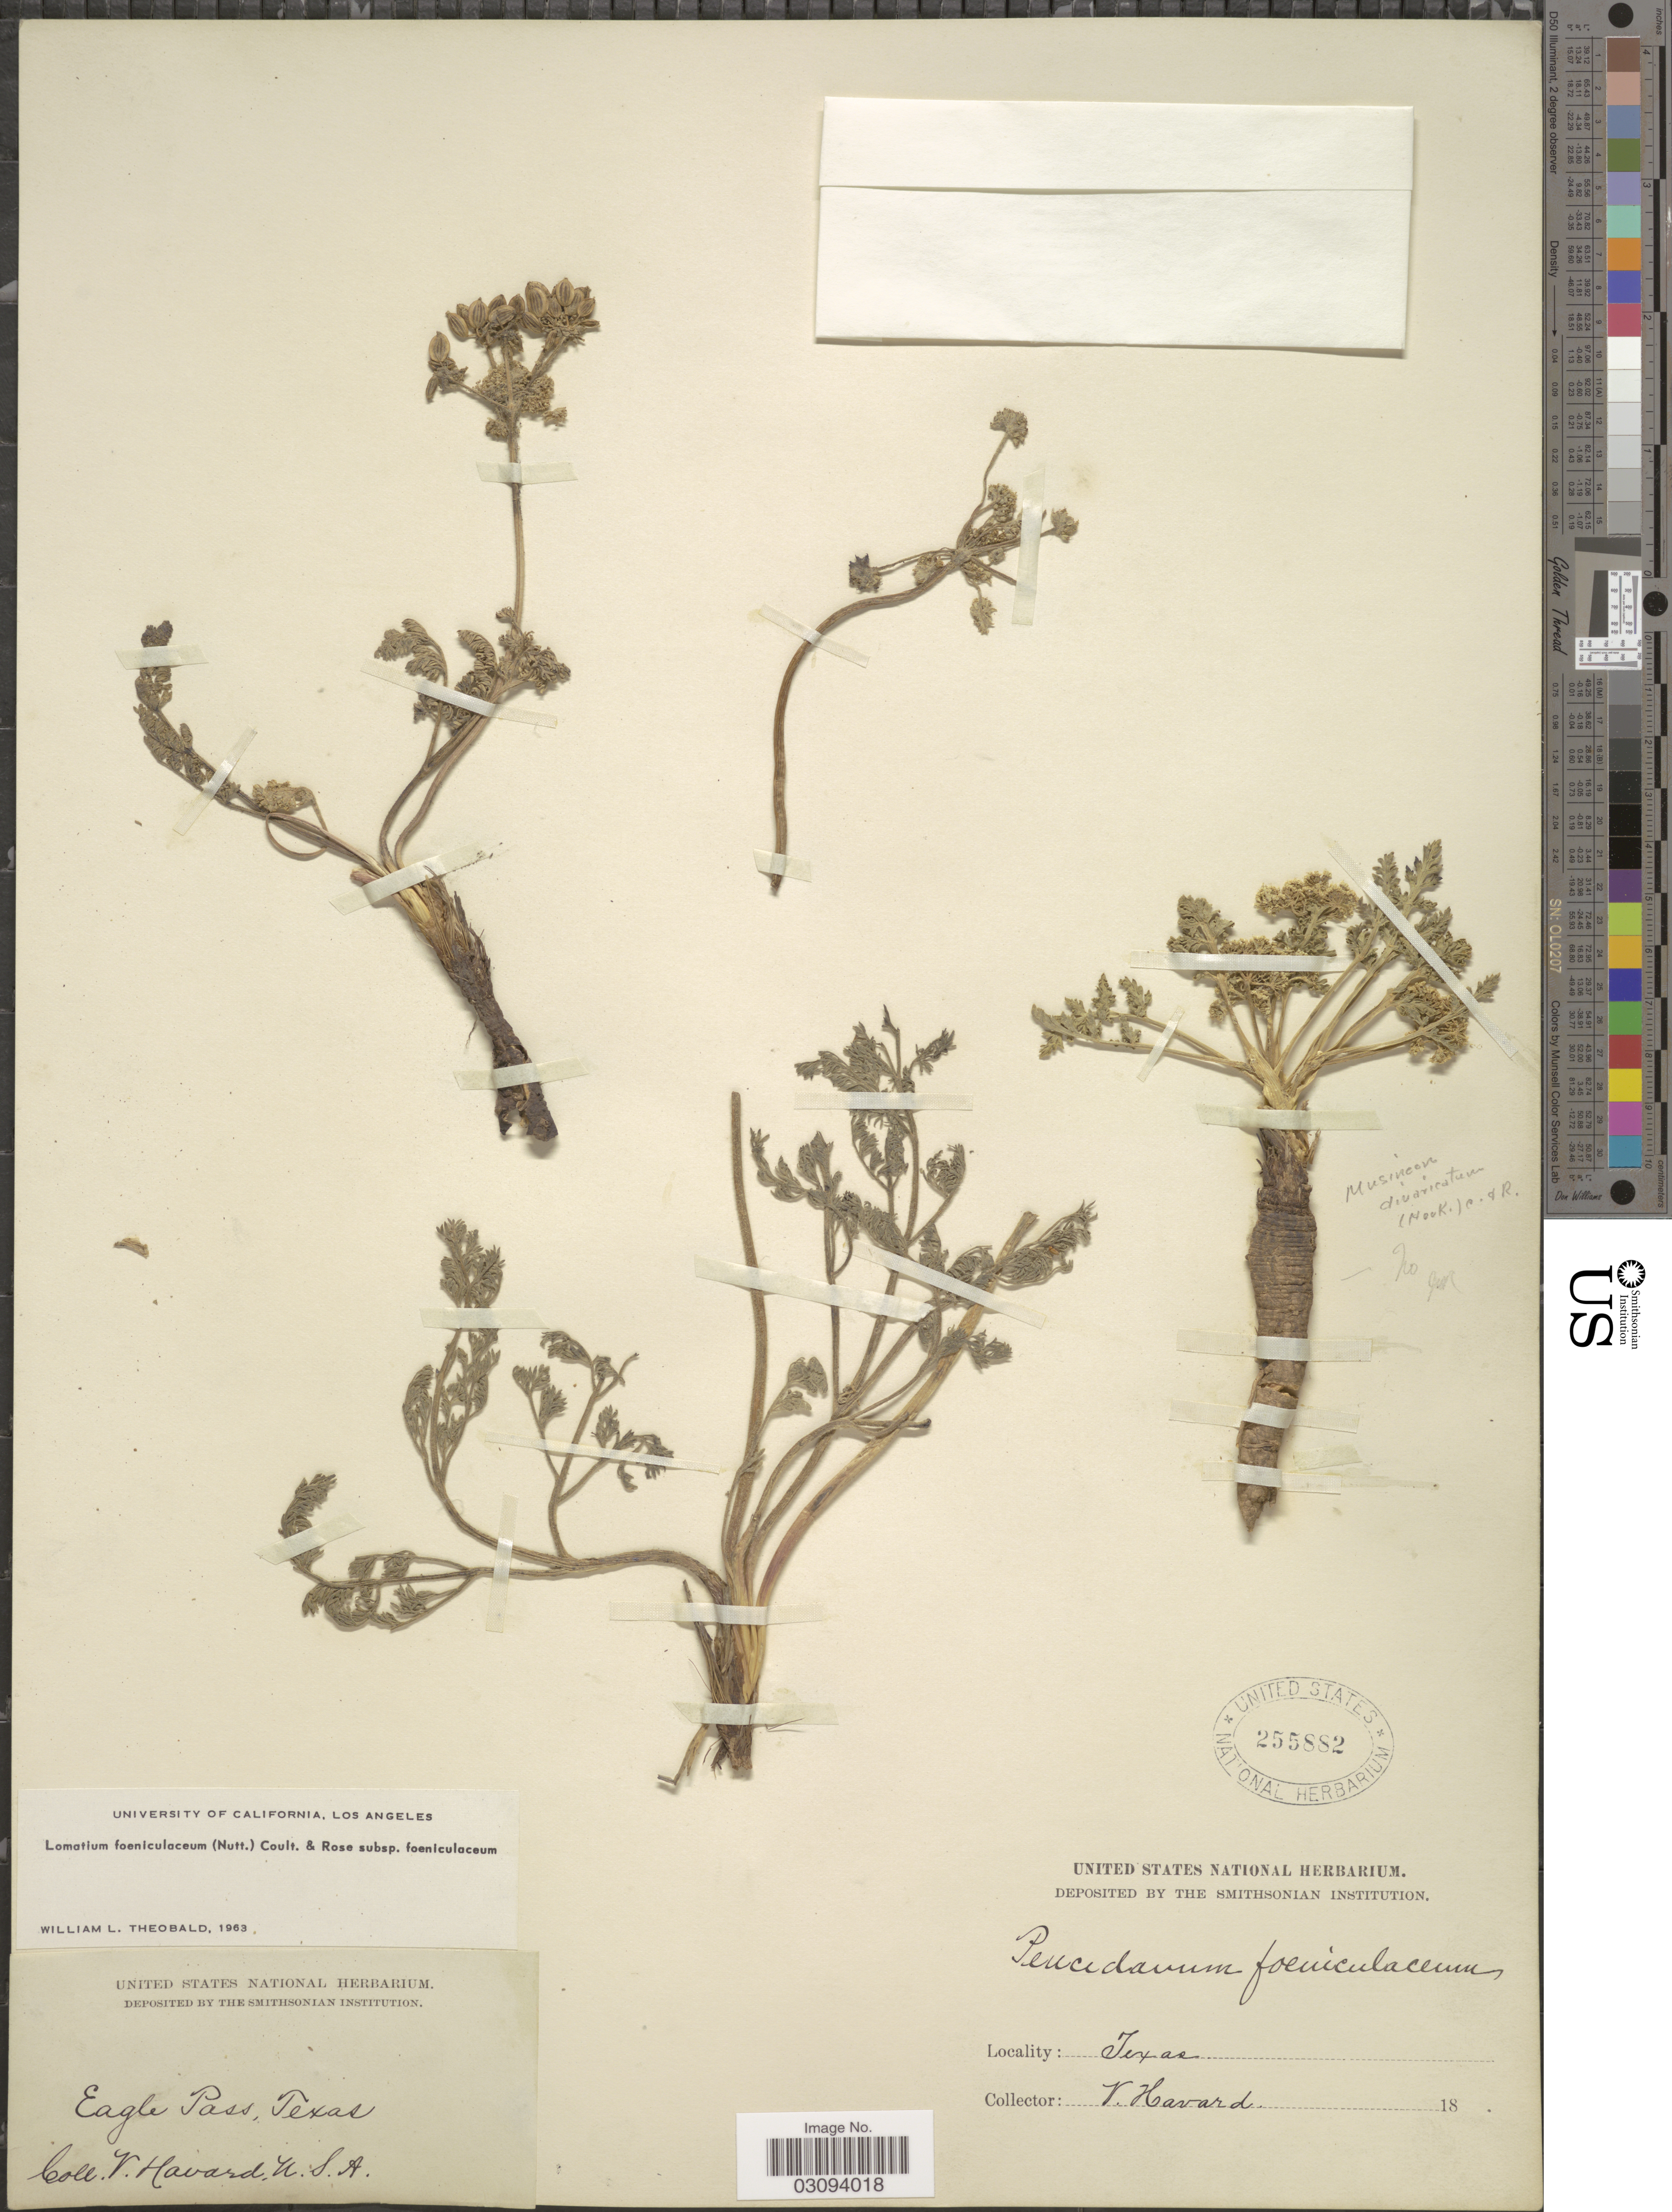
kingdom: Plantae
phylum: Tracheophyta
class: Magnoliopsida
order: Apiales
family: Apiaceae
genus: Lomatium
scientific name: Lomatium foeniculaceum subsp. foeniculaceum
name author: (Nutt.) J.M. Coult. & Rose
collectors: V. Havard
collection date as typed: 18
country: United States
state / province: Texas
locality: Eagle Pass.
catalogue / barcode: US 255882